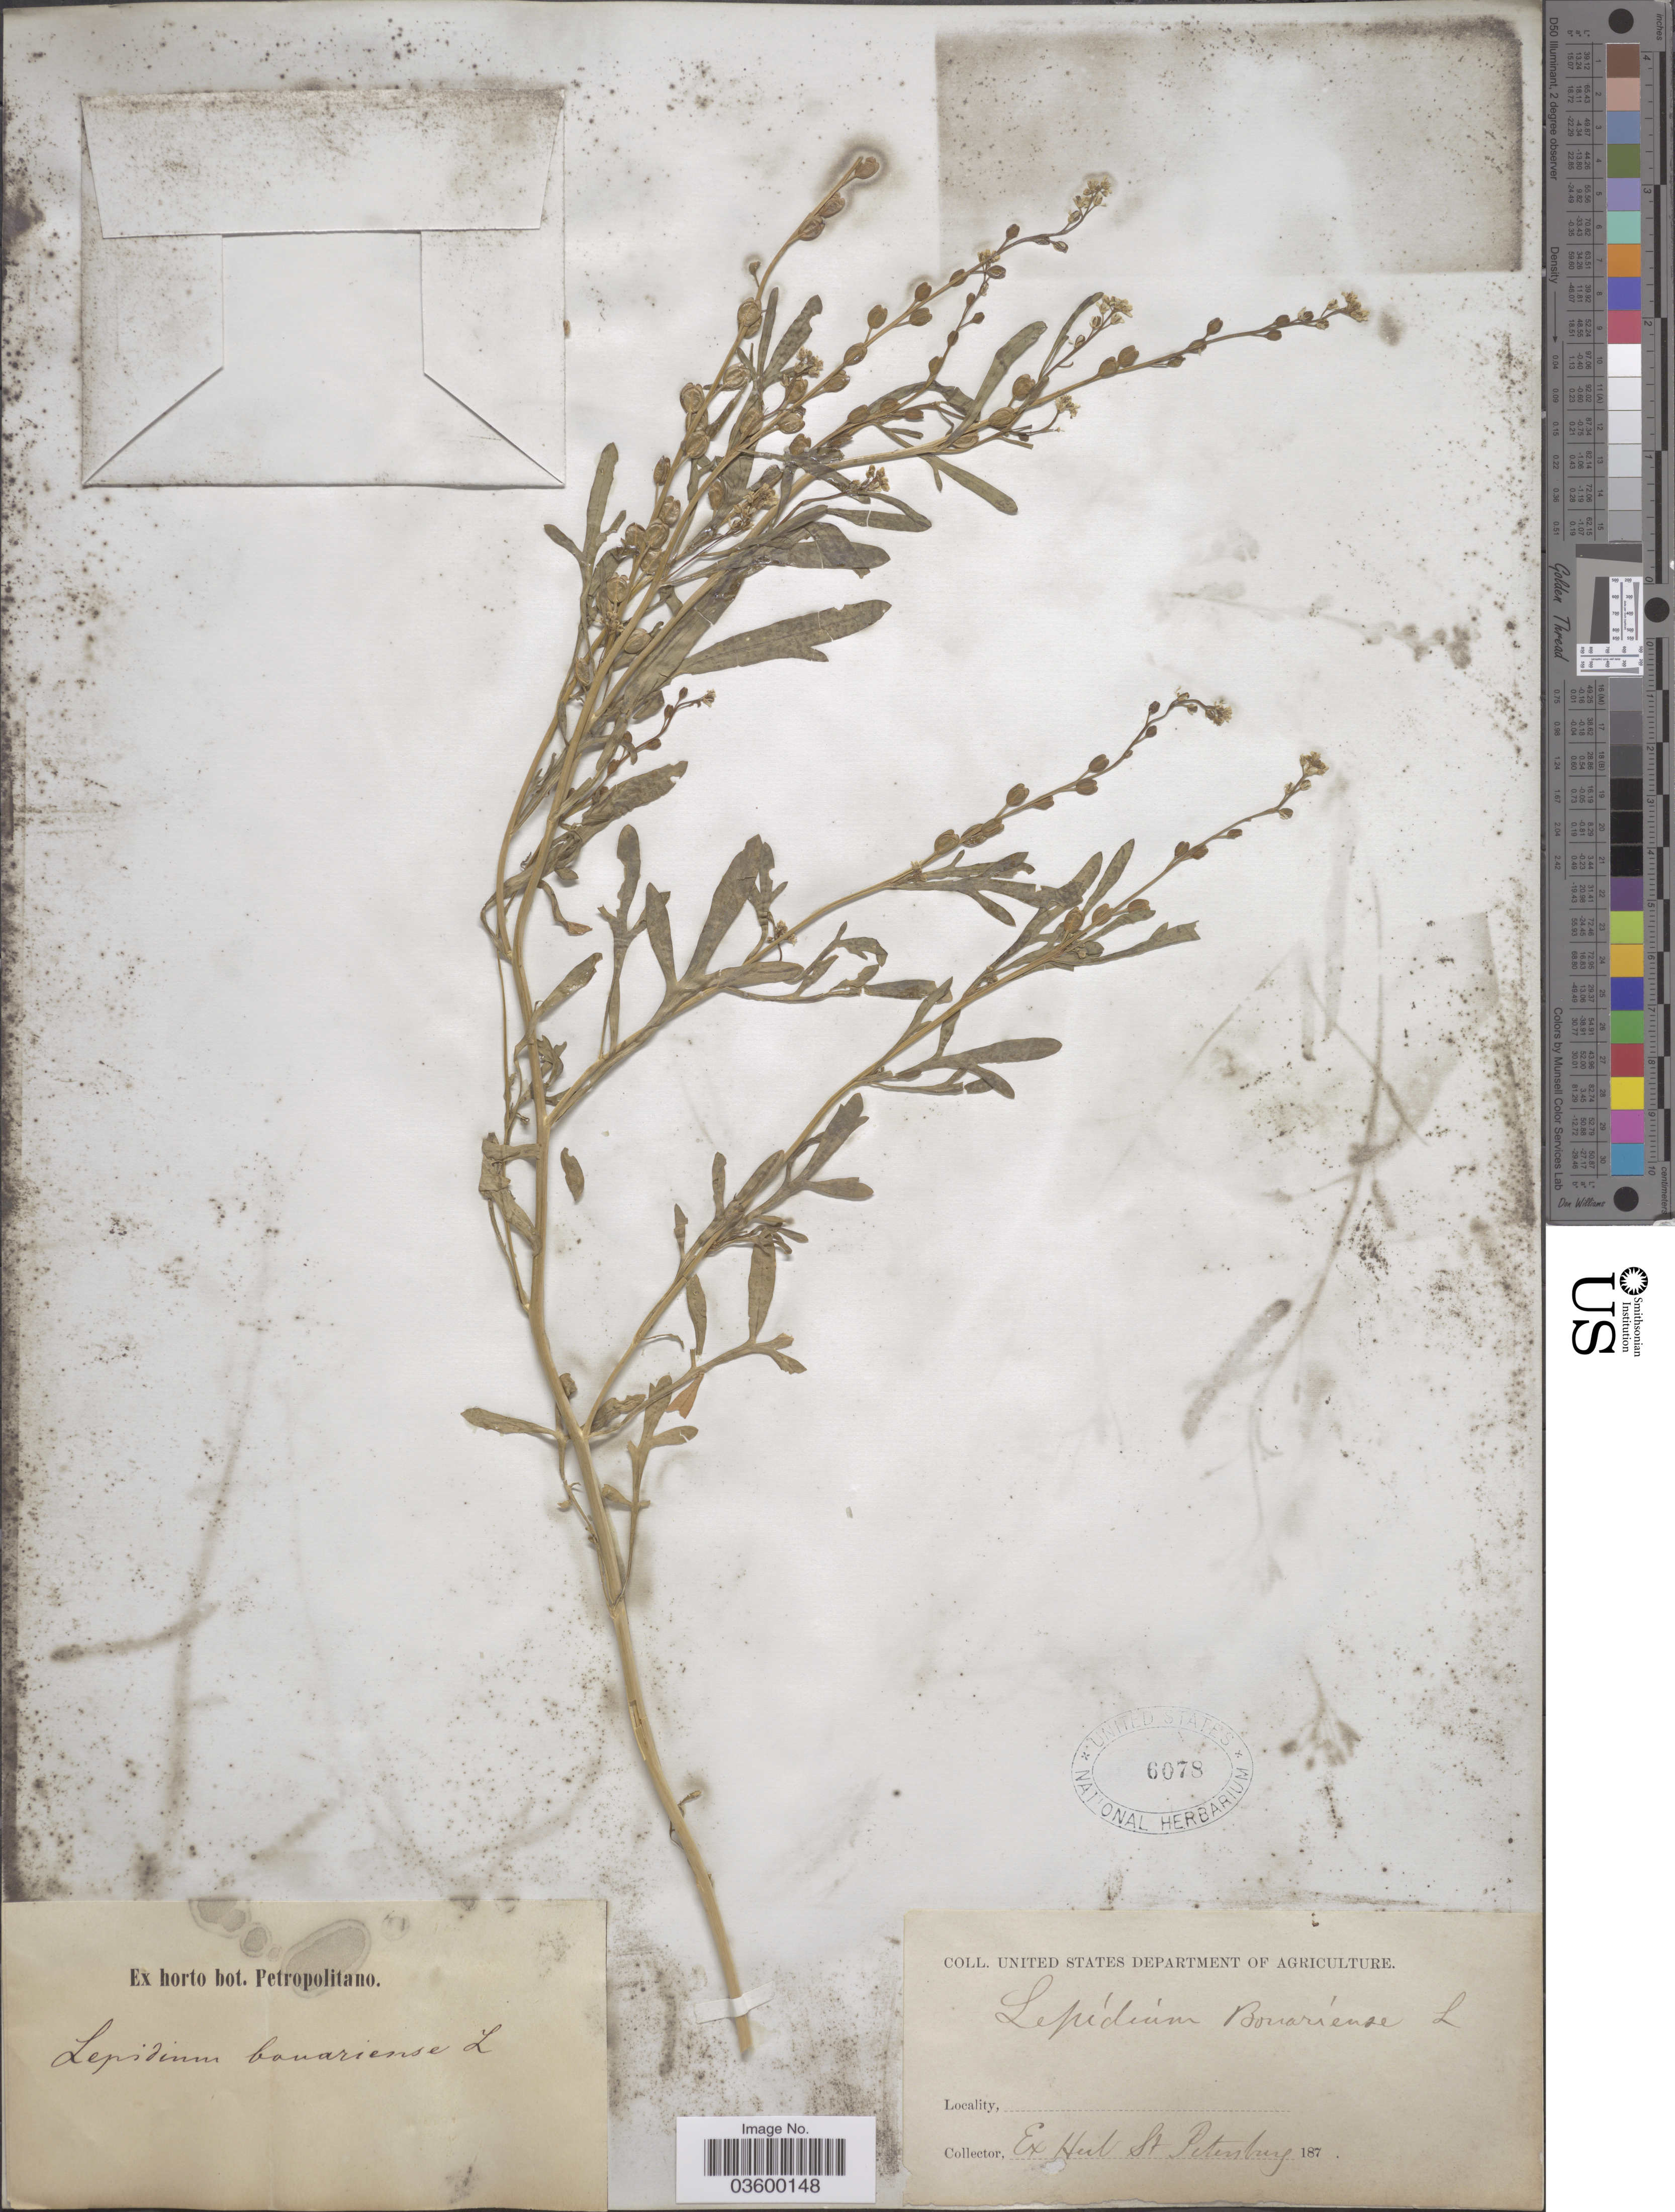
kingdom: Plantae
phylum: Tracheophyta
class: Magnoliopsida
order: Brassicales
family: Brassicaceae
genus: Lepidium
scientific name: Lepidium bonariense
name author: L.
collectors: Ex herb St. Petersburg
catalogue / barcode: US 6078